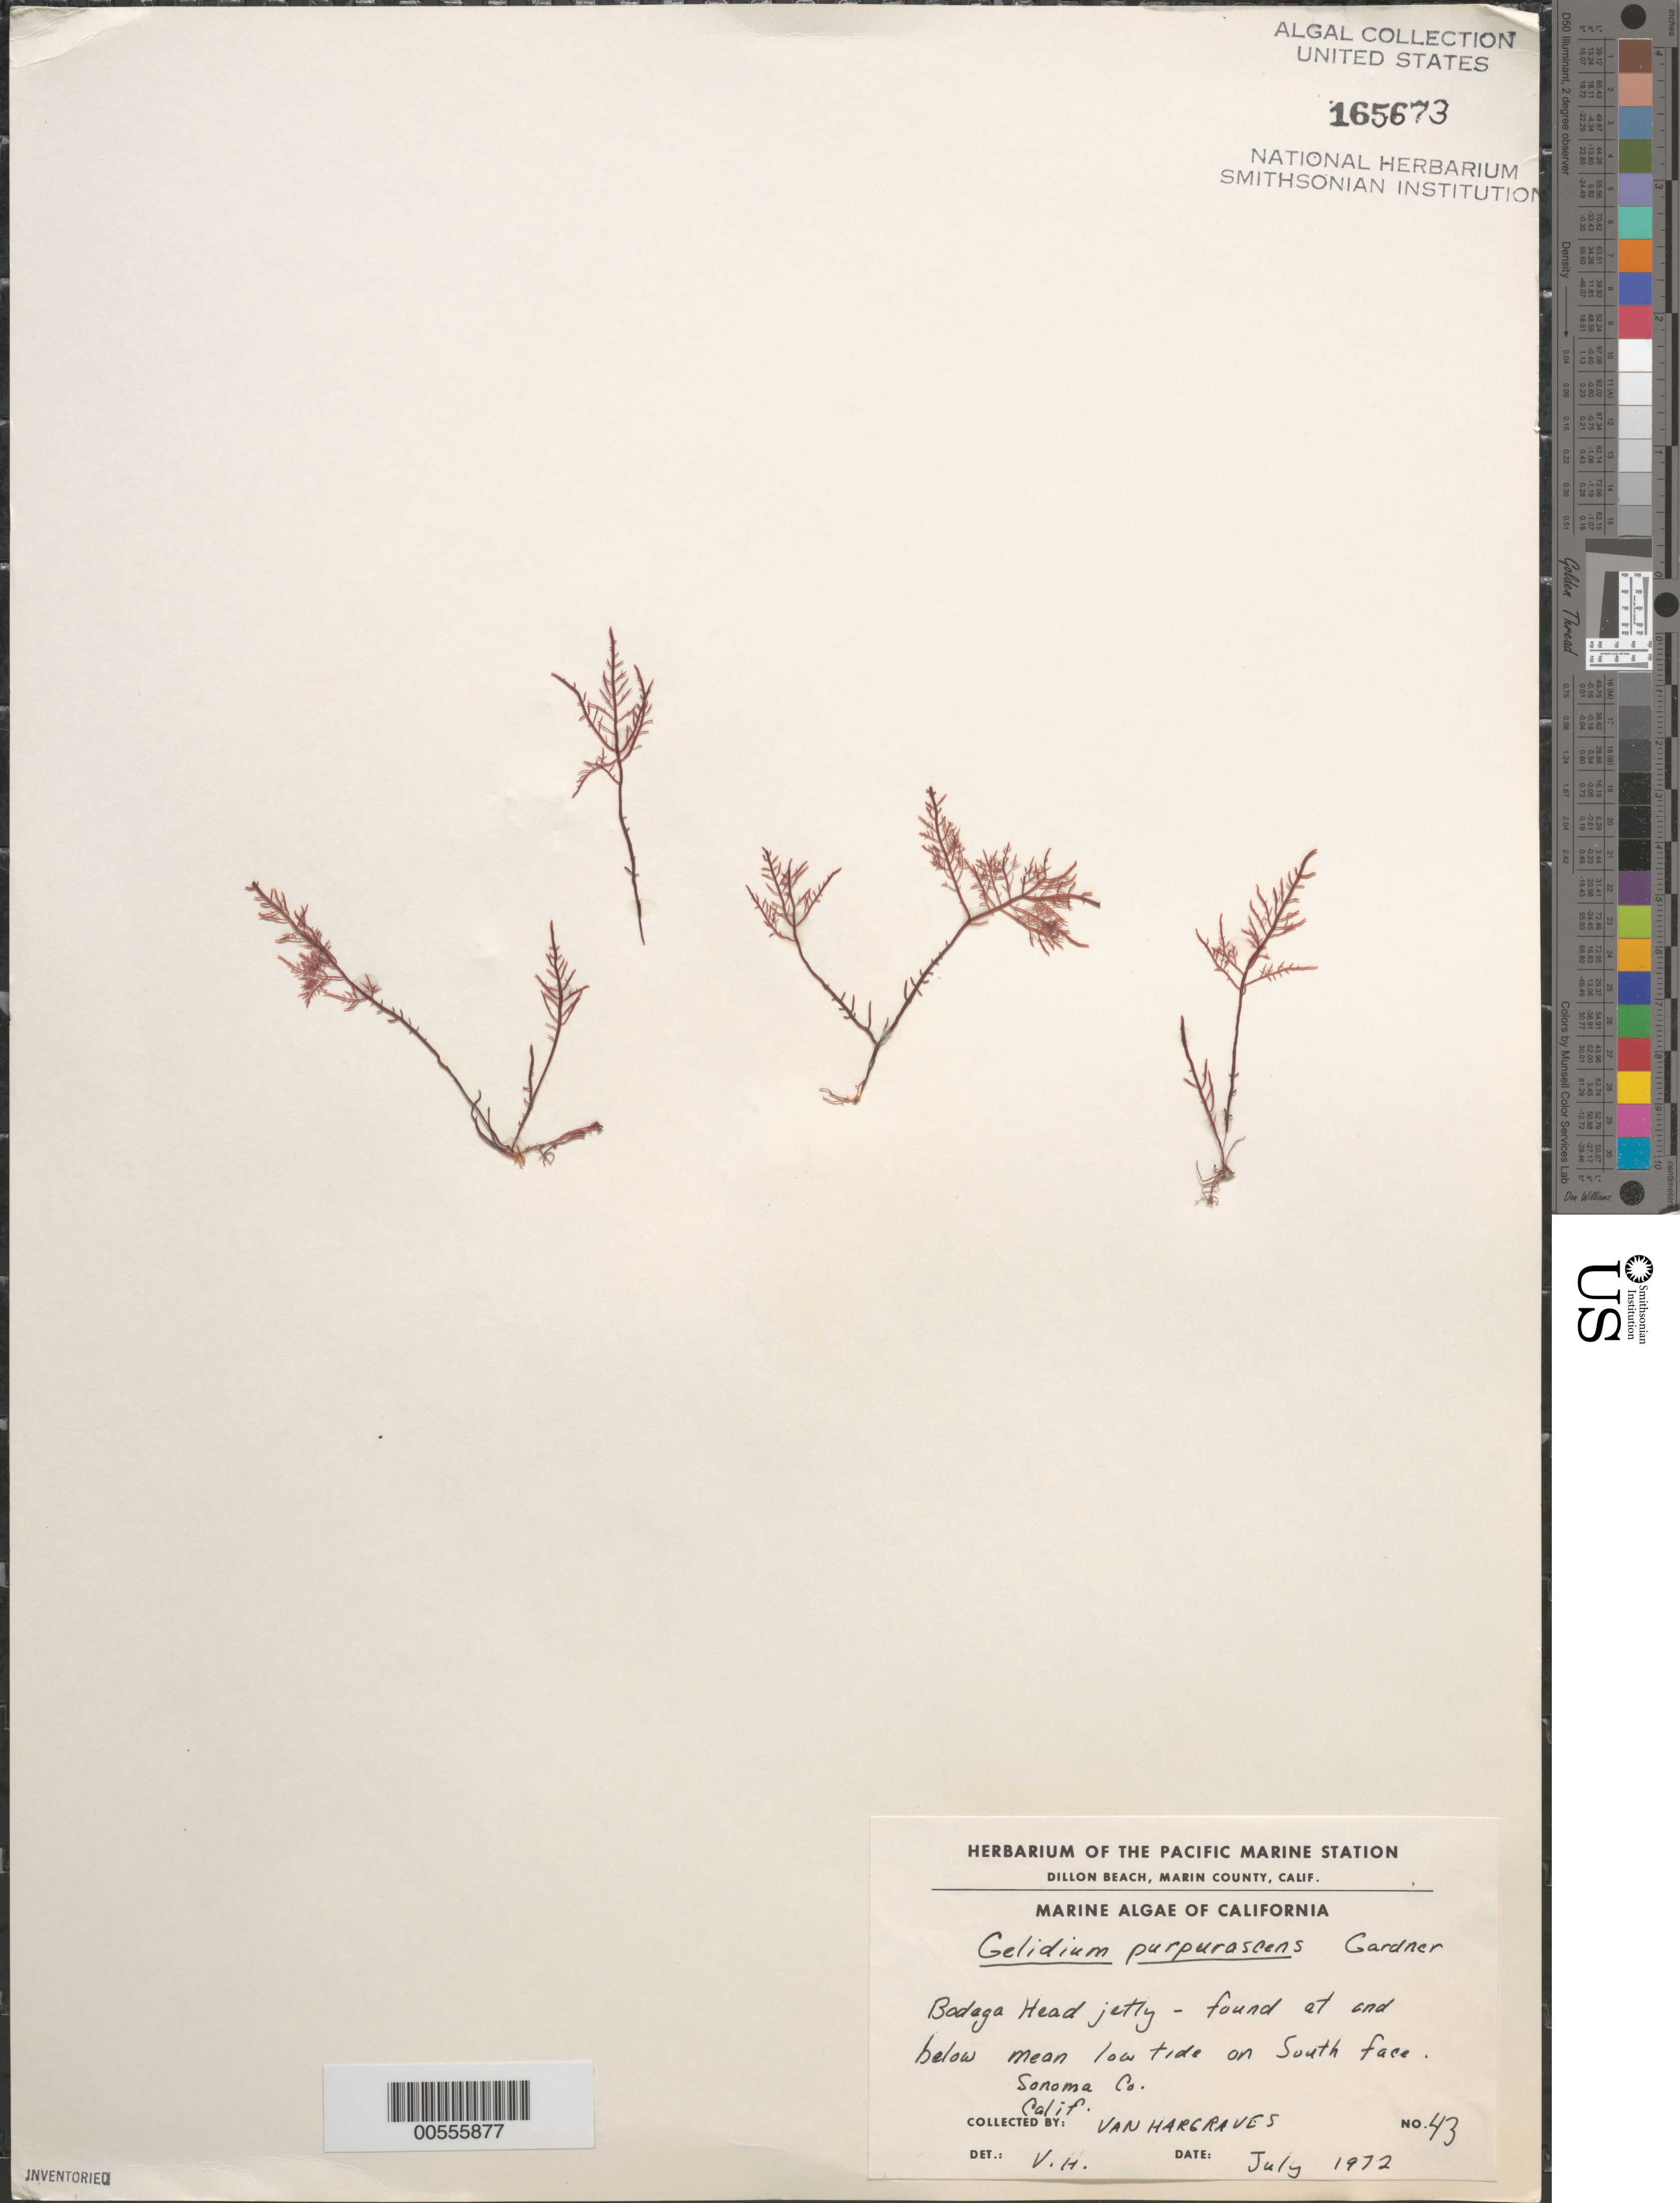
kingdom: Plantae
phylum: Rhodophyta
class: Florideophyceae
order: Gelidiales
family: Gelidiaceae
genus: Gelidium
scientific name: Gelidium purpurascens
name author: N.L. Gardner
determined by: Hargraves, V. A.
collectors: V. Hargraves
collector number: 43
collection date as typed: Jul 1972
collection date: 1972-07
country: United States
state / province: California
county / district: Sonoma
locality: Bodega Head jetty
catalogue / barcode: US 165673